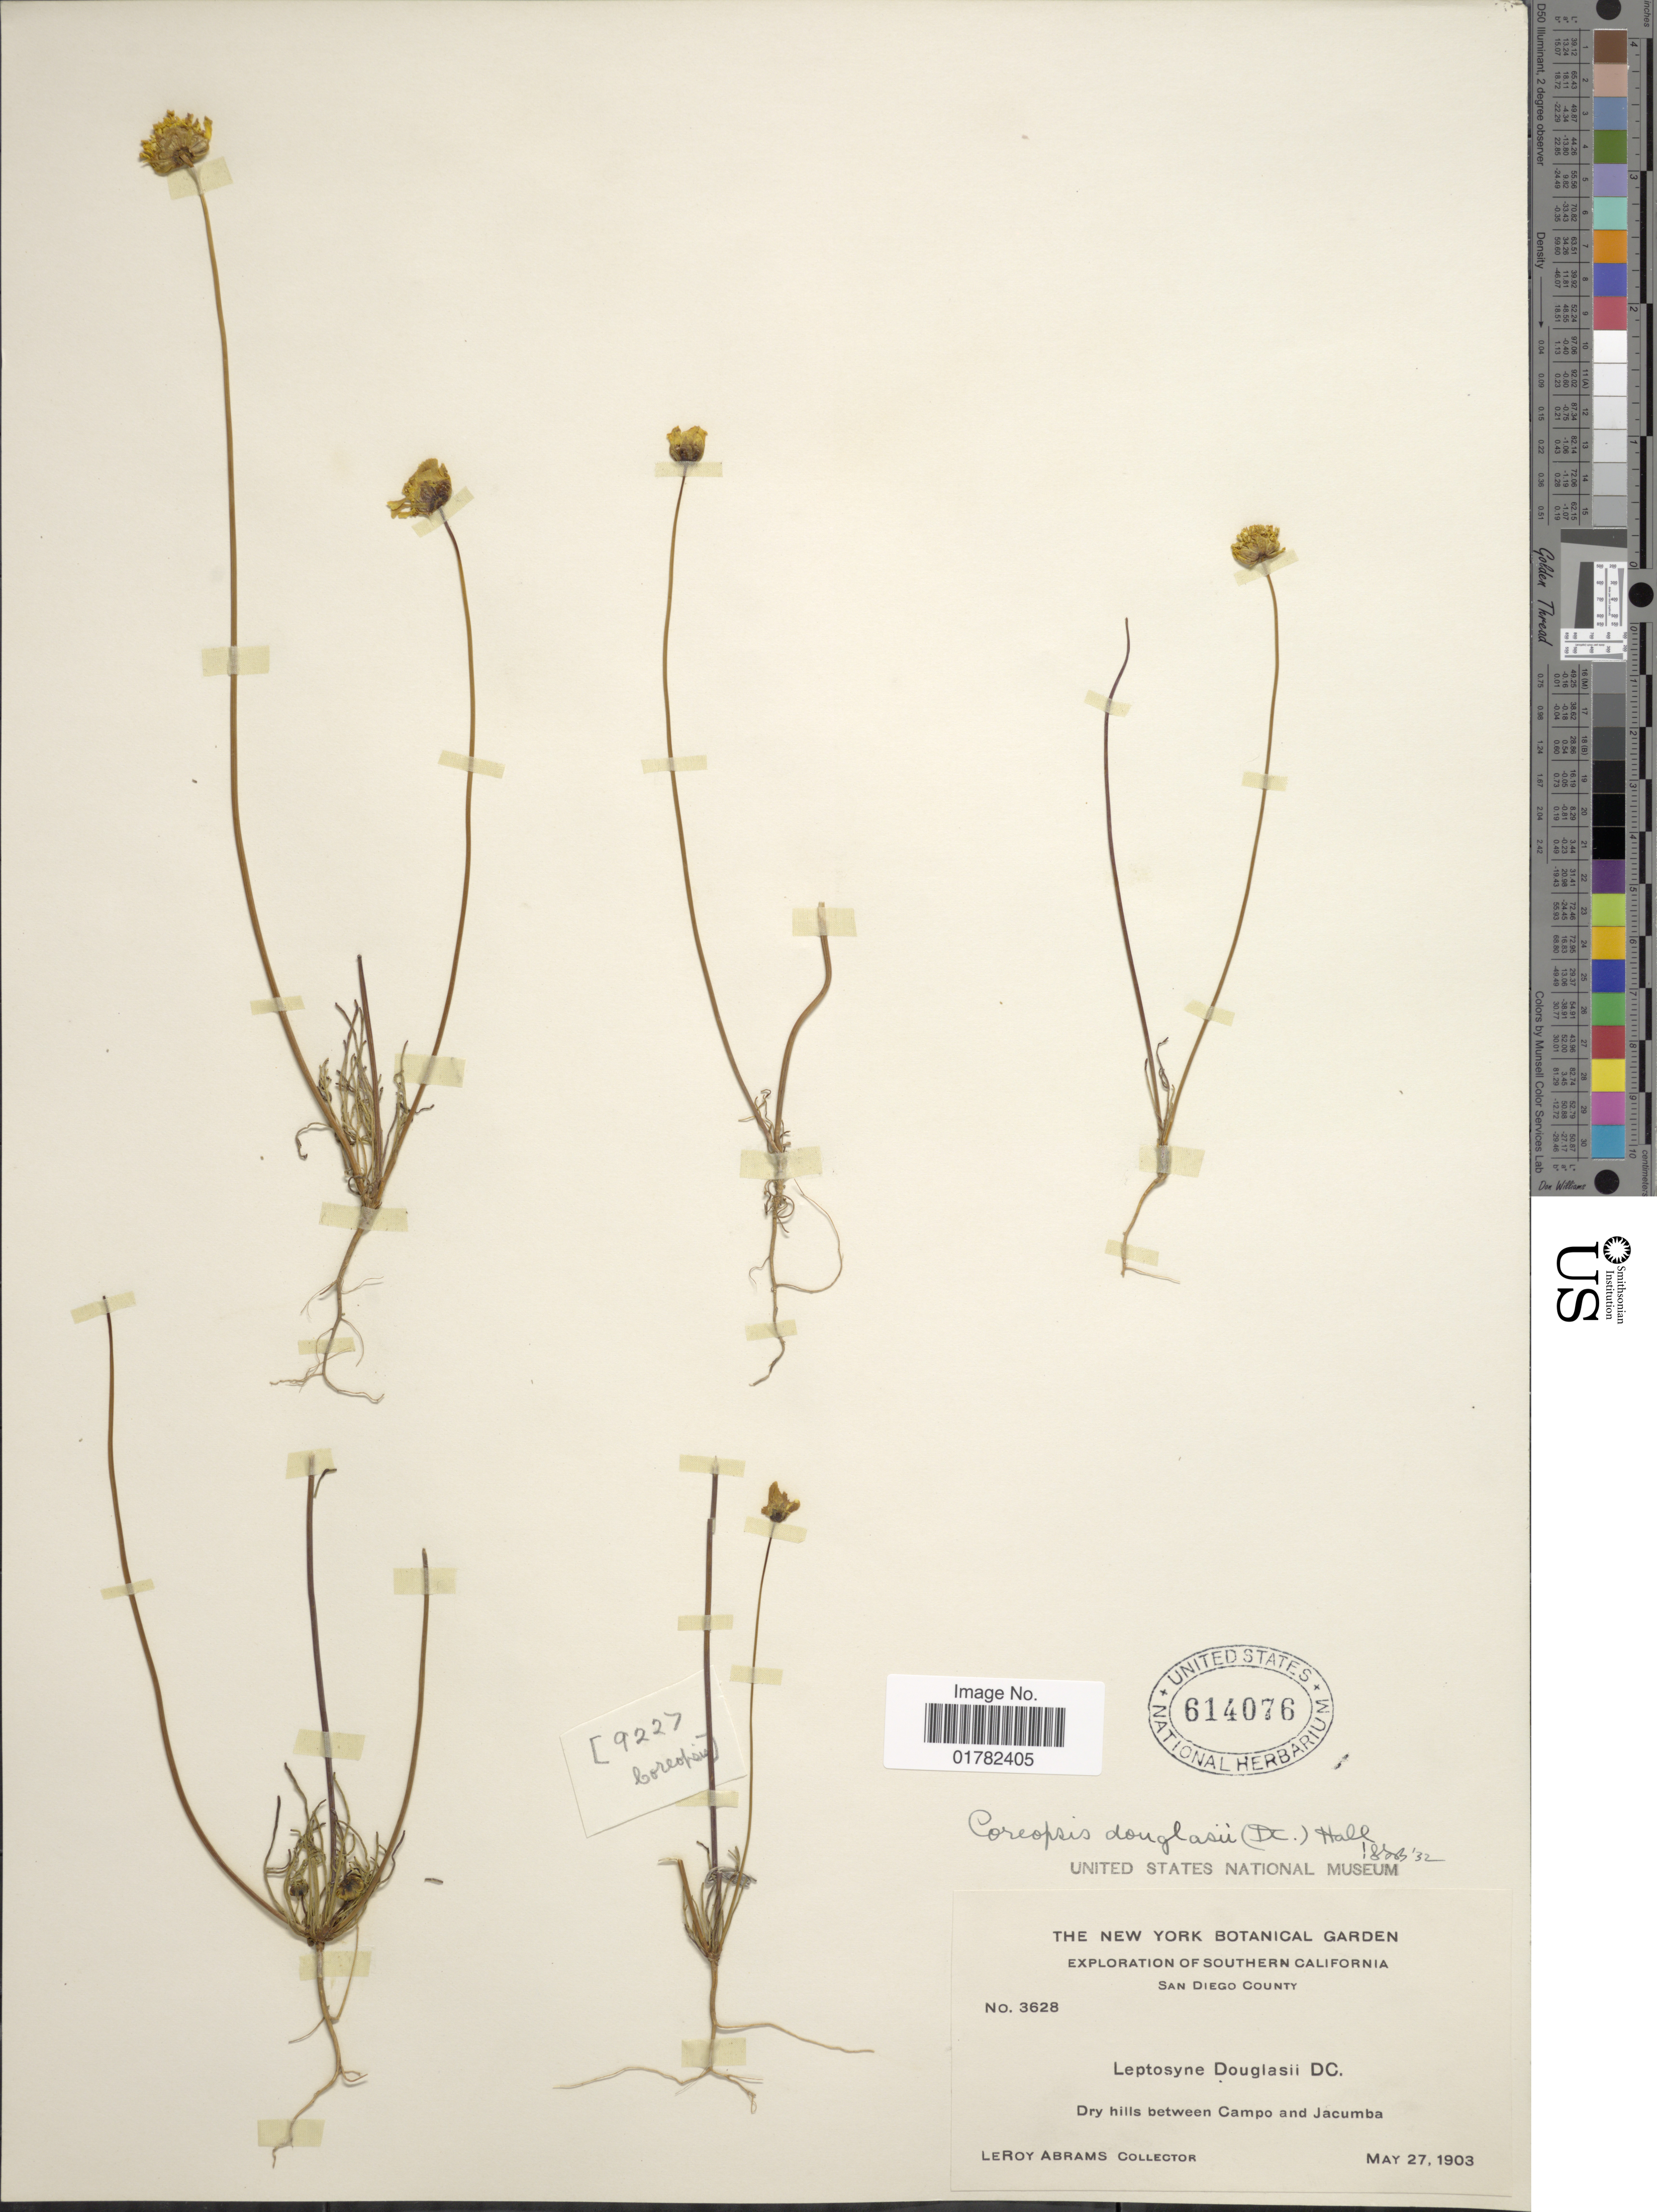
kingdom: Plantae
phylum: Tracheophyta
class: Magnoliopsida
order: Asterales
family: Asteraceae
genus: Coreopsis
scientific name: Coreopsis douglasii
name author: (DC.) H.M. Hall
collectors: L. Abrams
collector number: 3628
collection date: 1903-05-27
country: United States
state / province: California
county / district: San Diego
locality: Southern California, San Diego County, dry hills between Camoi and Jacumba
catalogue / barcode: US 614076